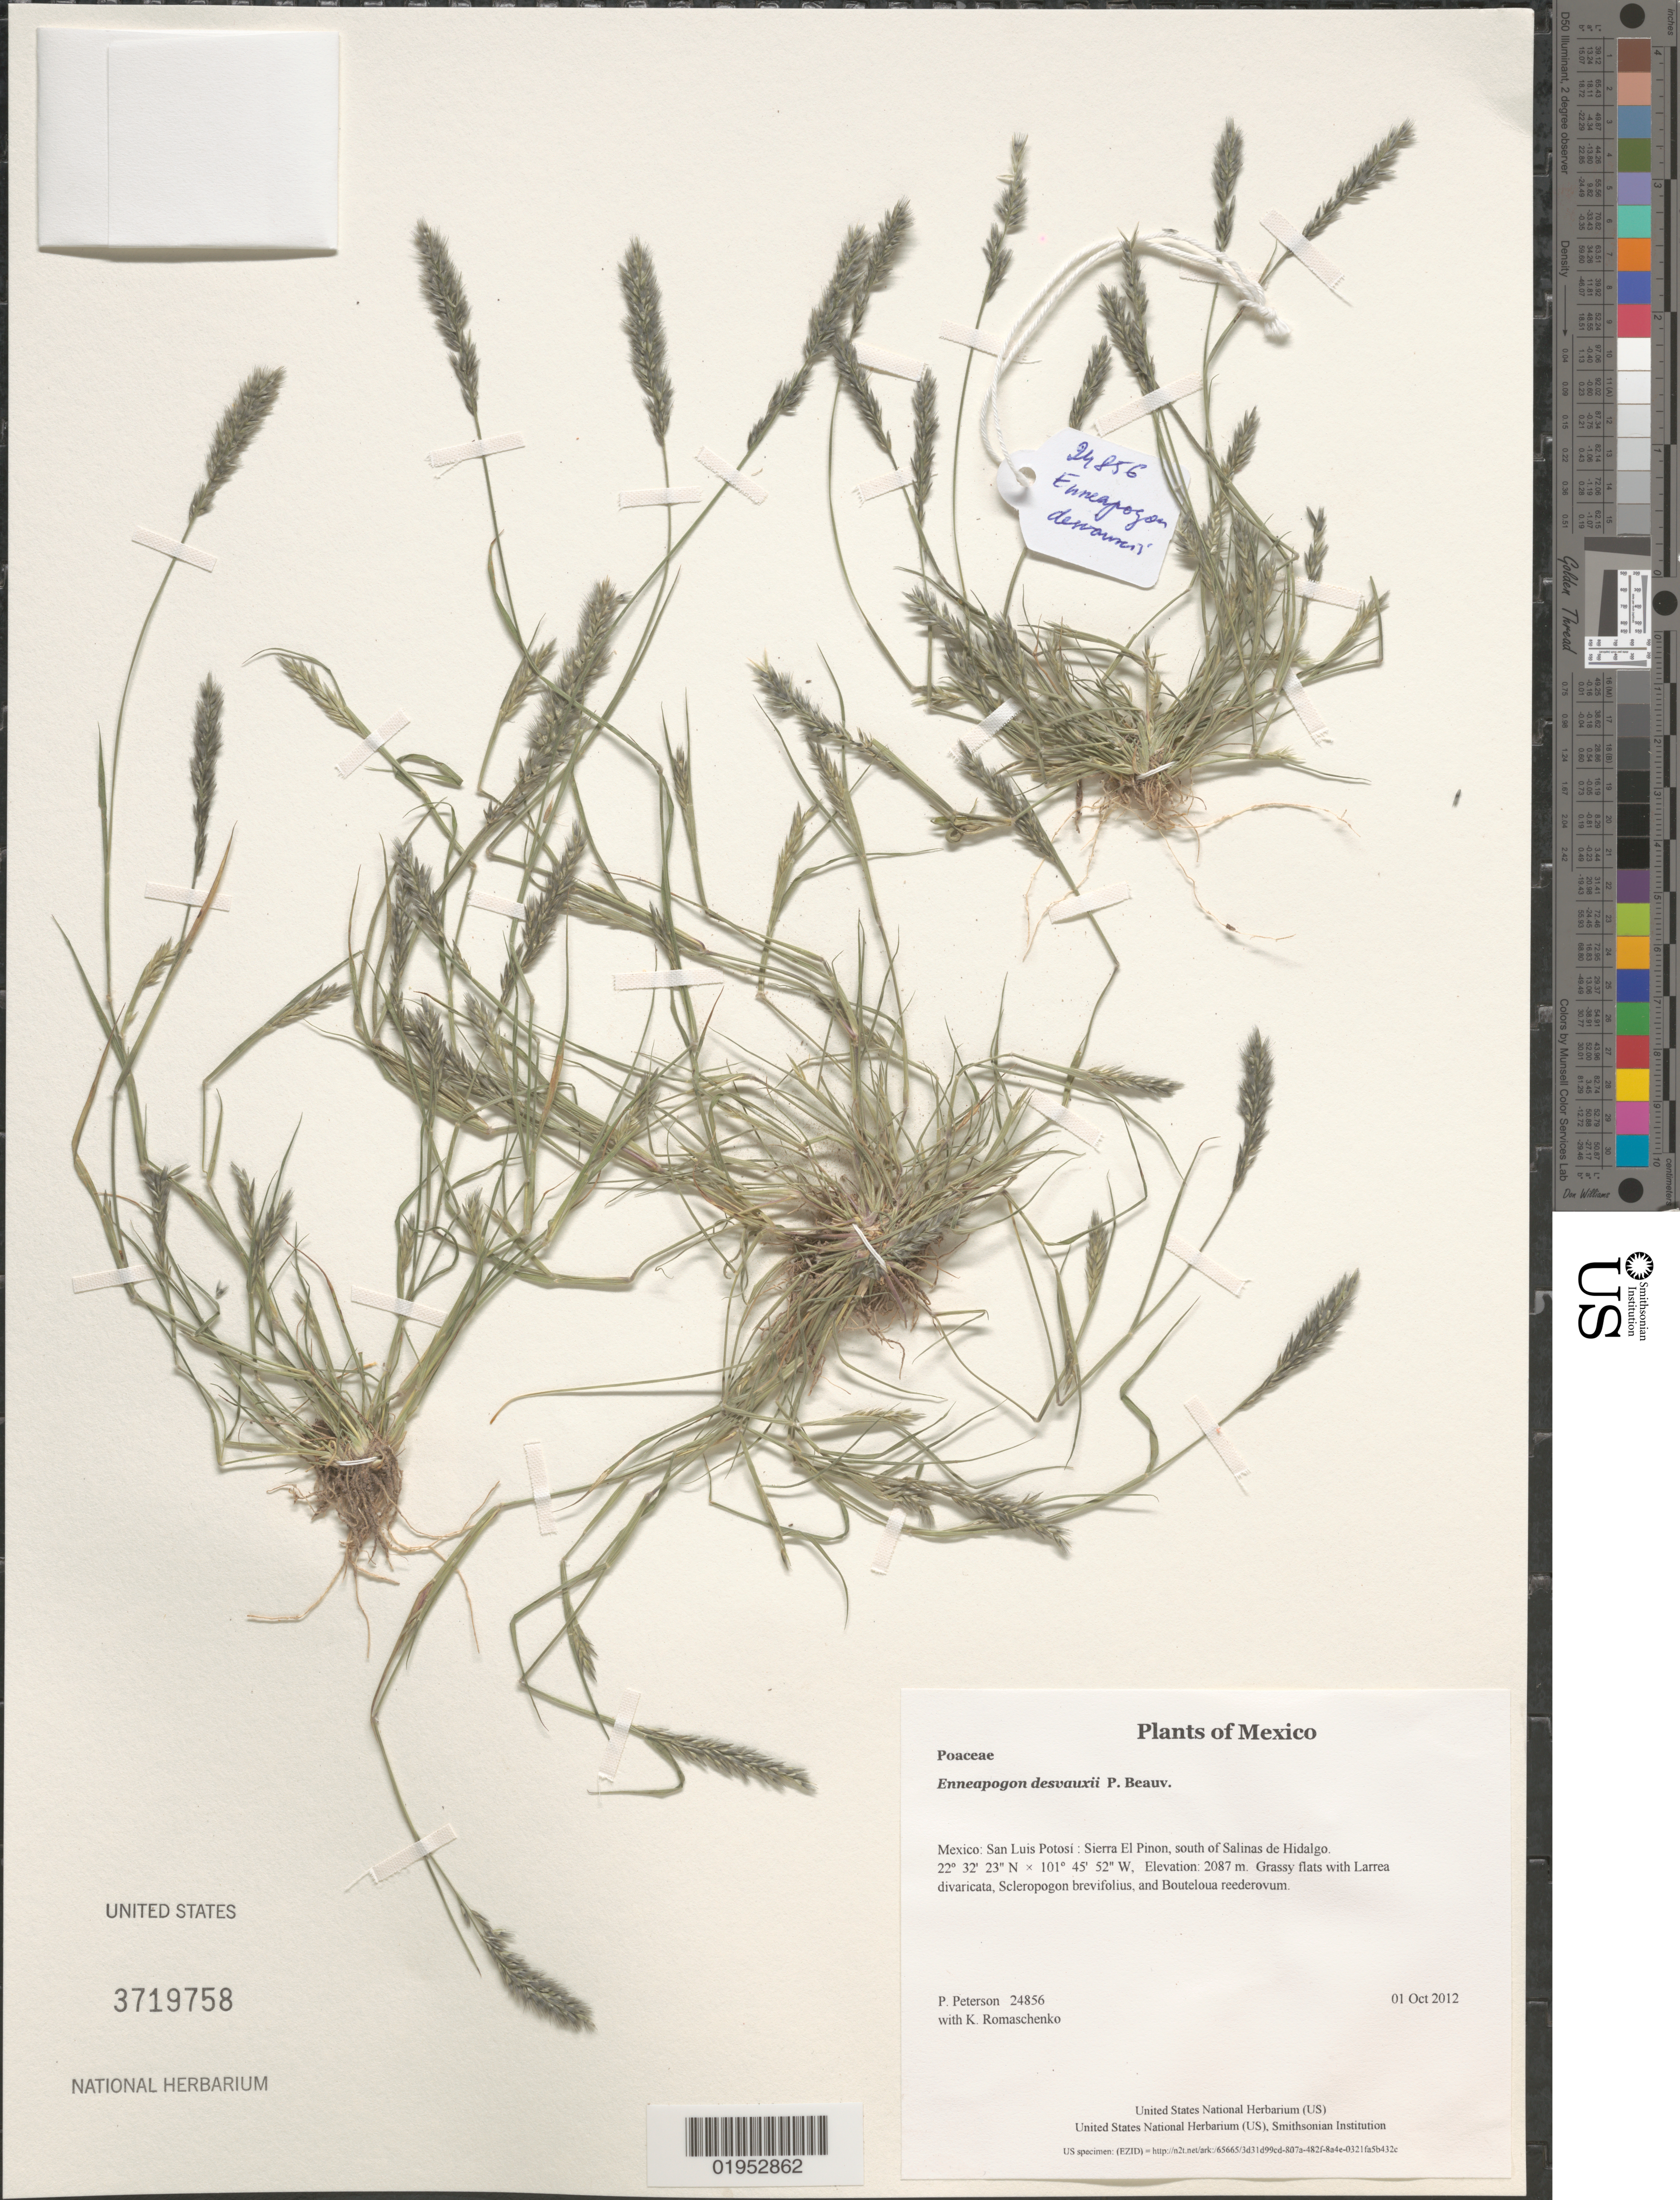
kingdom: Plantae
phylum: Tracheophyta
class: Liliopsida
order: Poales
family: Poaceae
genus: Enneapogon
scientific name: Enneapogon desvauxii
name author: P. Beauv.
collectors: P. M. Peterson & K. Romaschenko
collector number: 24856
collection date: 2012-10-01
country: Mexico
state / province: San Luis Potosí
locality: Sierra El Pinon, south of Salinas de Hidalgo.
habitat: Grassy flats with Larrea divaricata, Scleropogon brevifolius, and Bouteloua reederovum.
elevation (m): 2087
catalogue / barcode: US 3719758